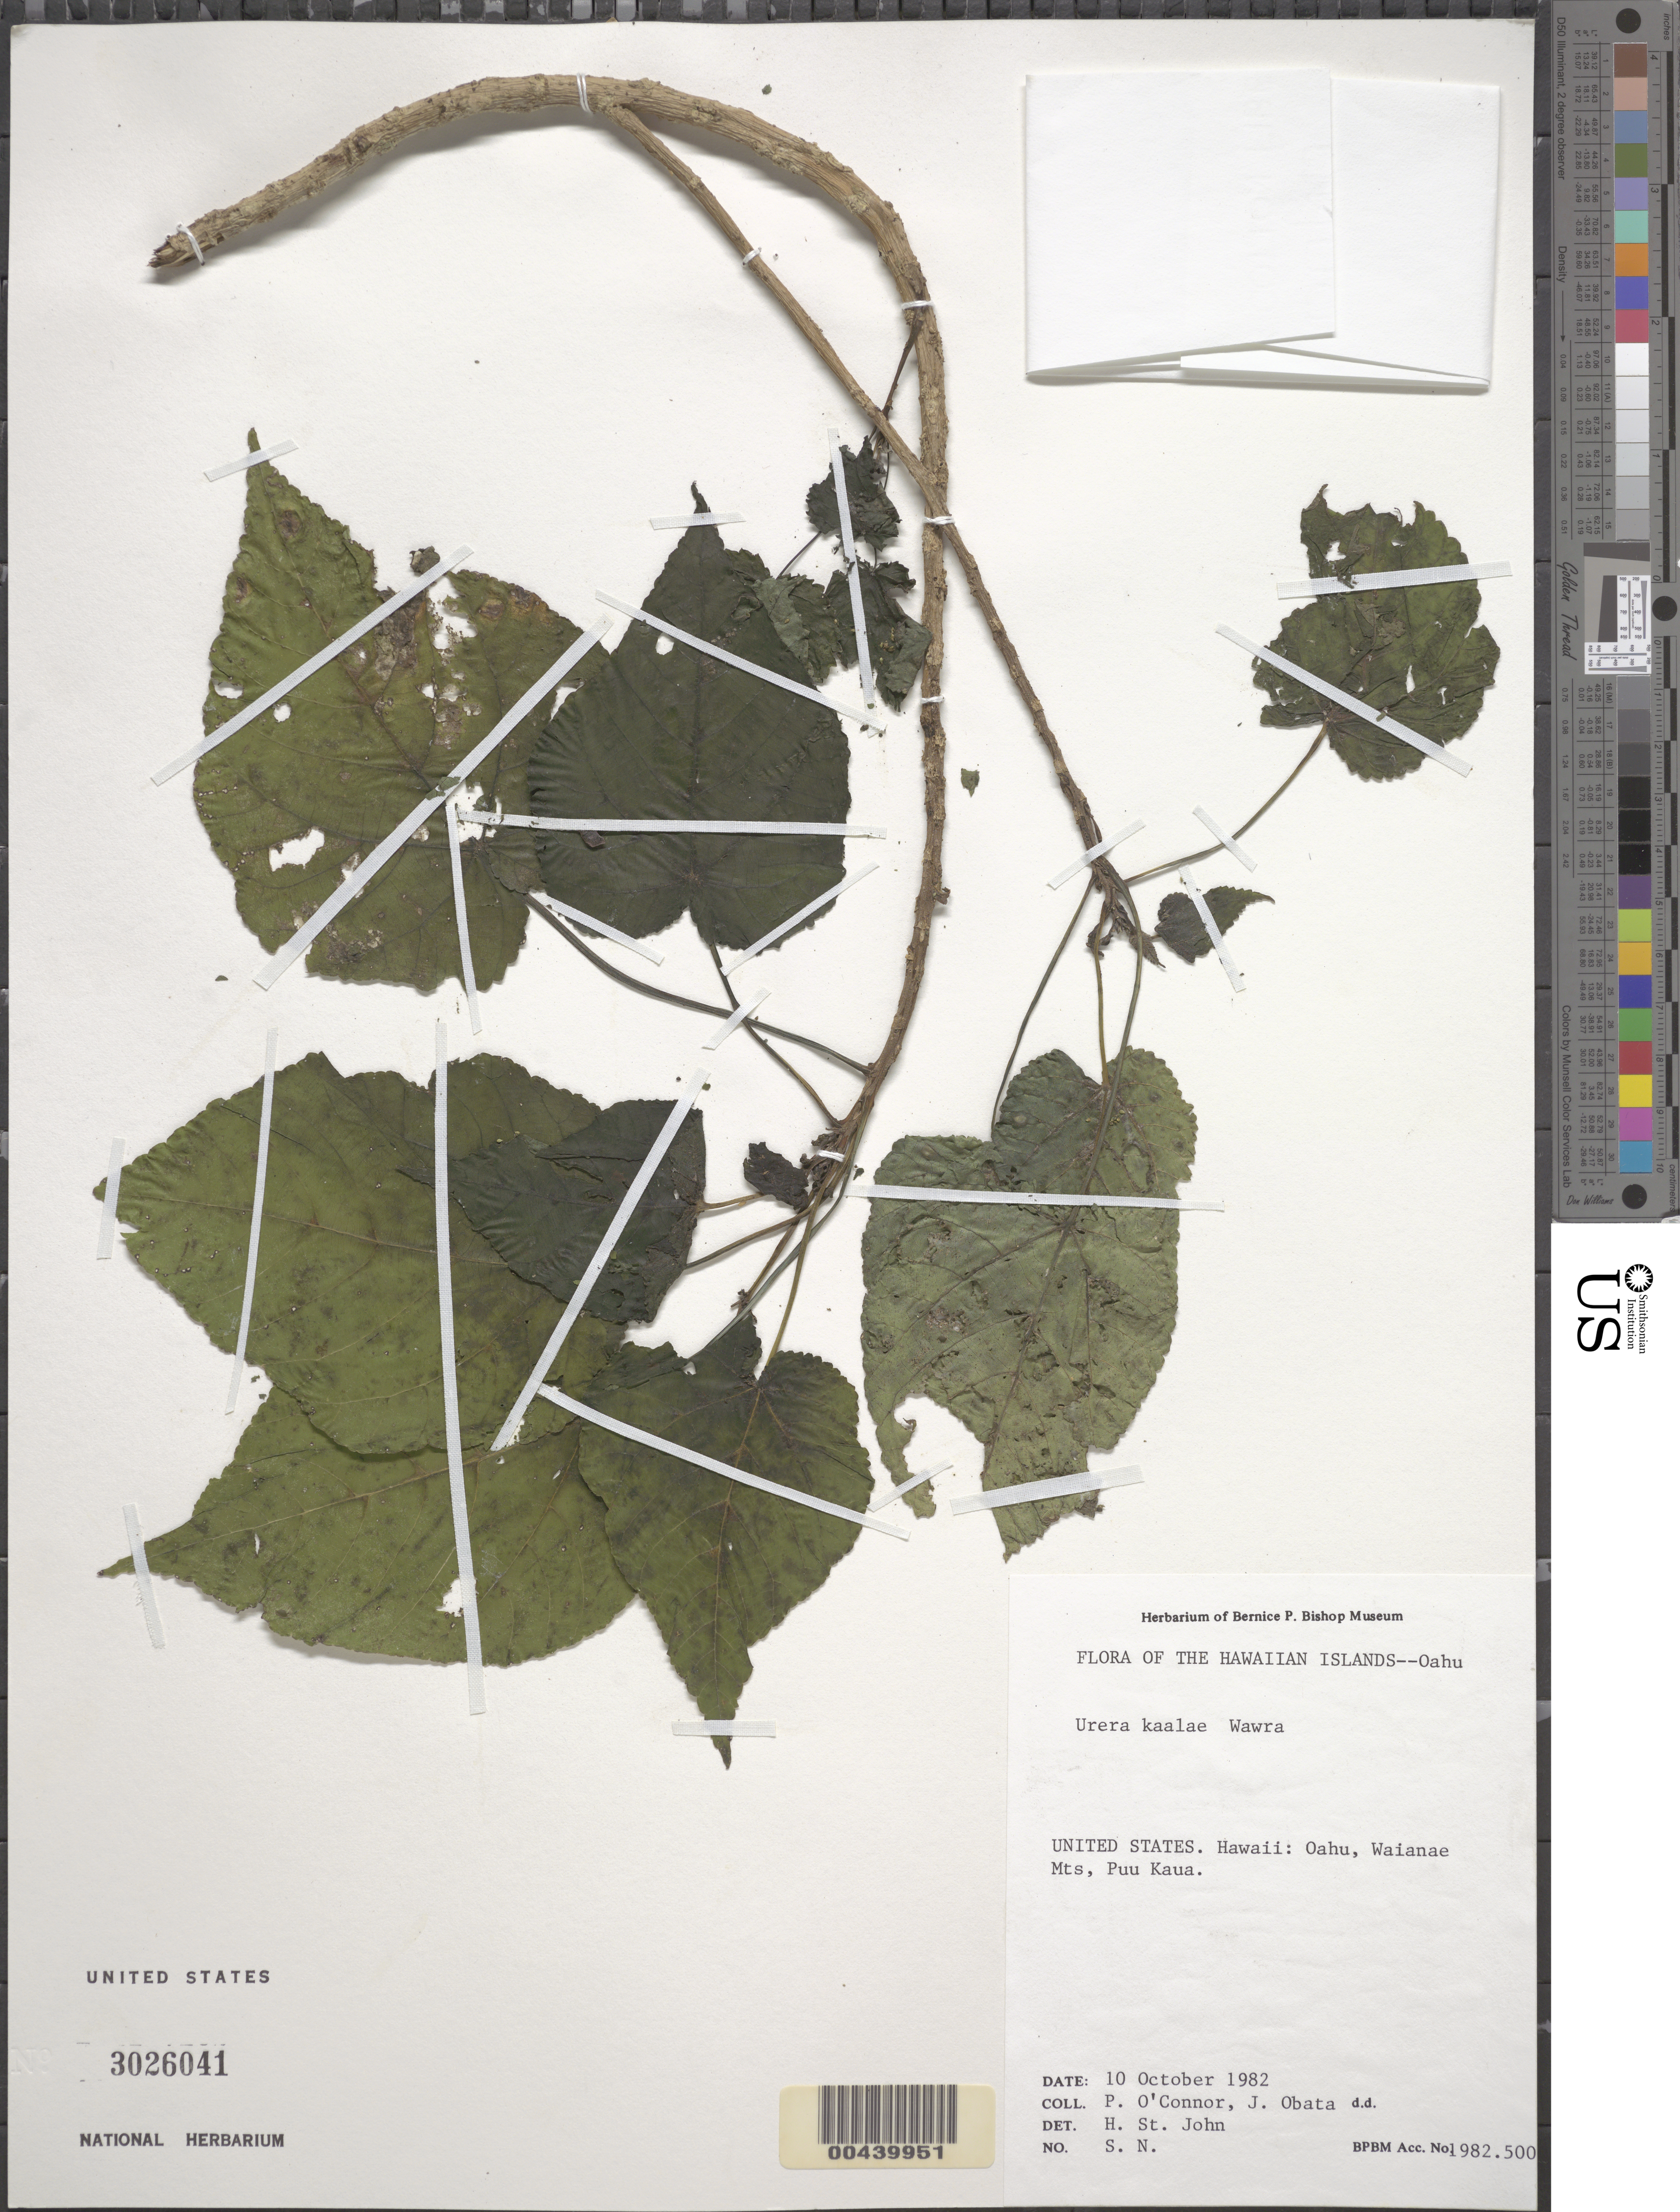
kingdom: Plantae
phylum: Tracheophyta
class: Magnoliopsida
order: Rosales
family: Urticaceae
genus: Urera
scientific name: Urera kaalae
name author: Wawra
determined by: St. John, H.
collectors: P. O'Connor & J. Obata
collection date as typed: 10 Oct 1982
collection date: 1982-10-10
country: United States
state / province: Hawaii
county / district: Honolulu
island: Oahu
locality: Waianae Mountains, Puu Kaua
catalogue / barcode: US 3026041